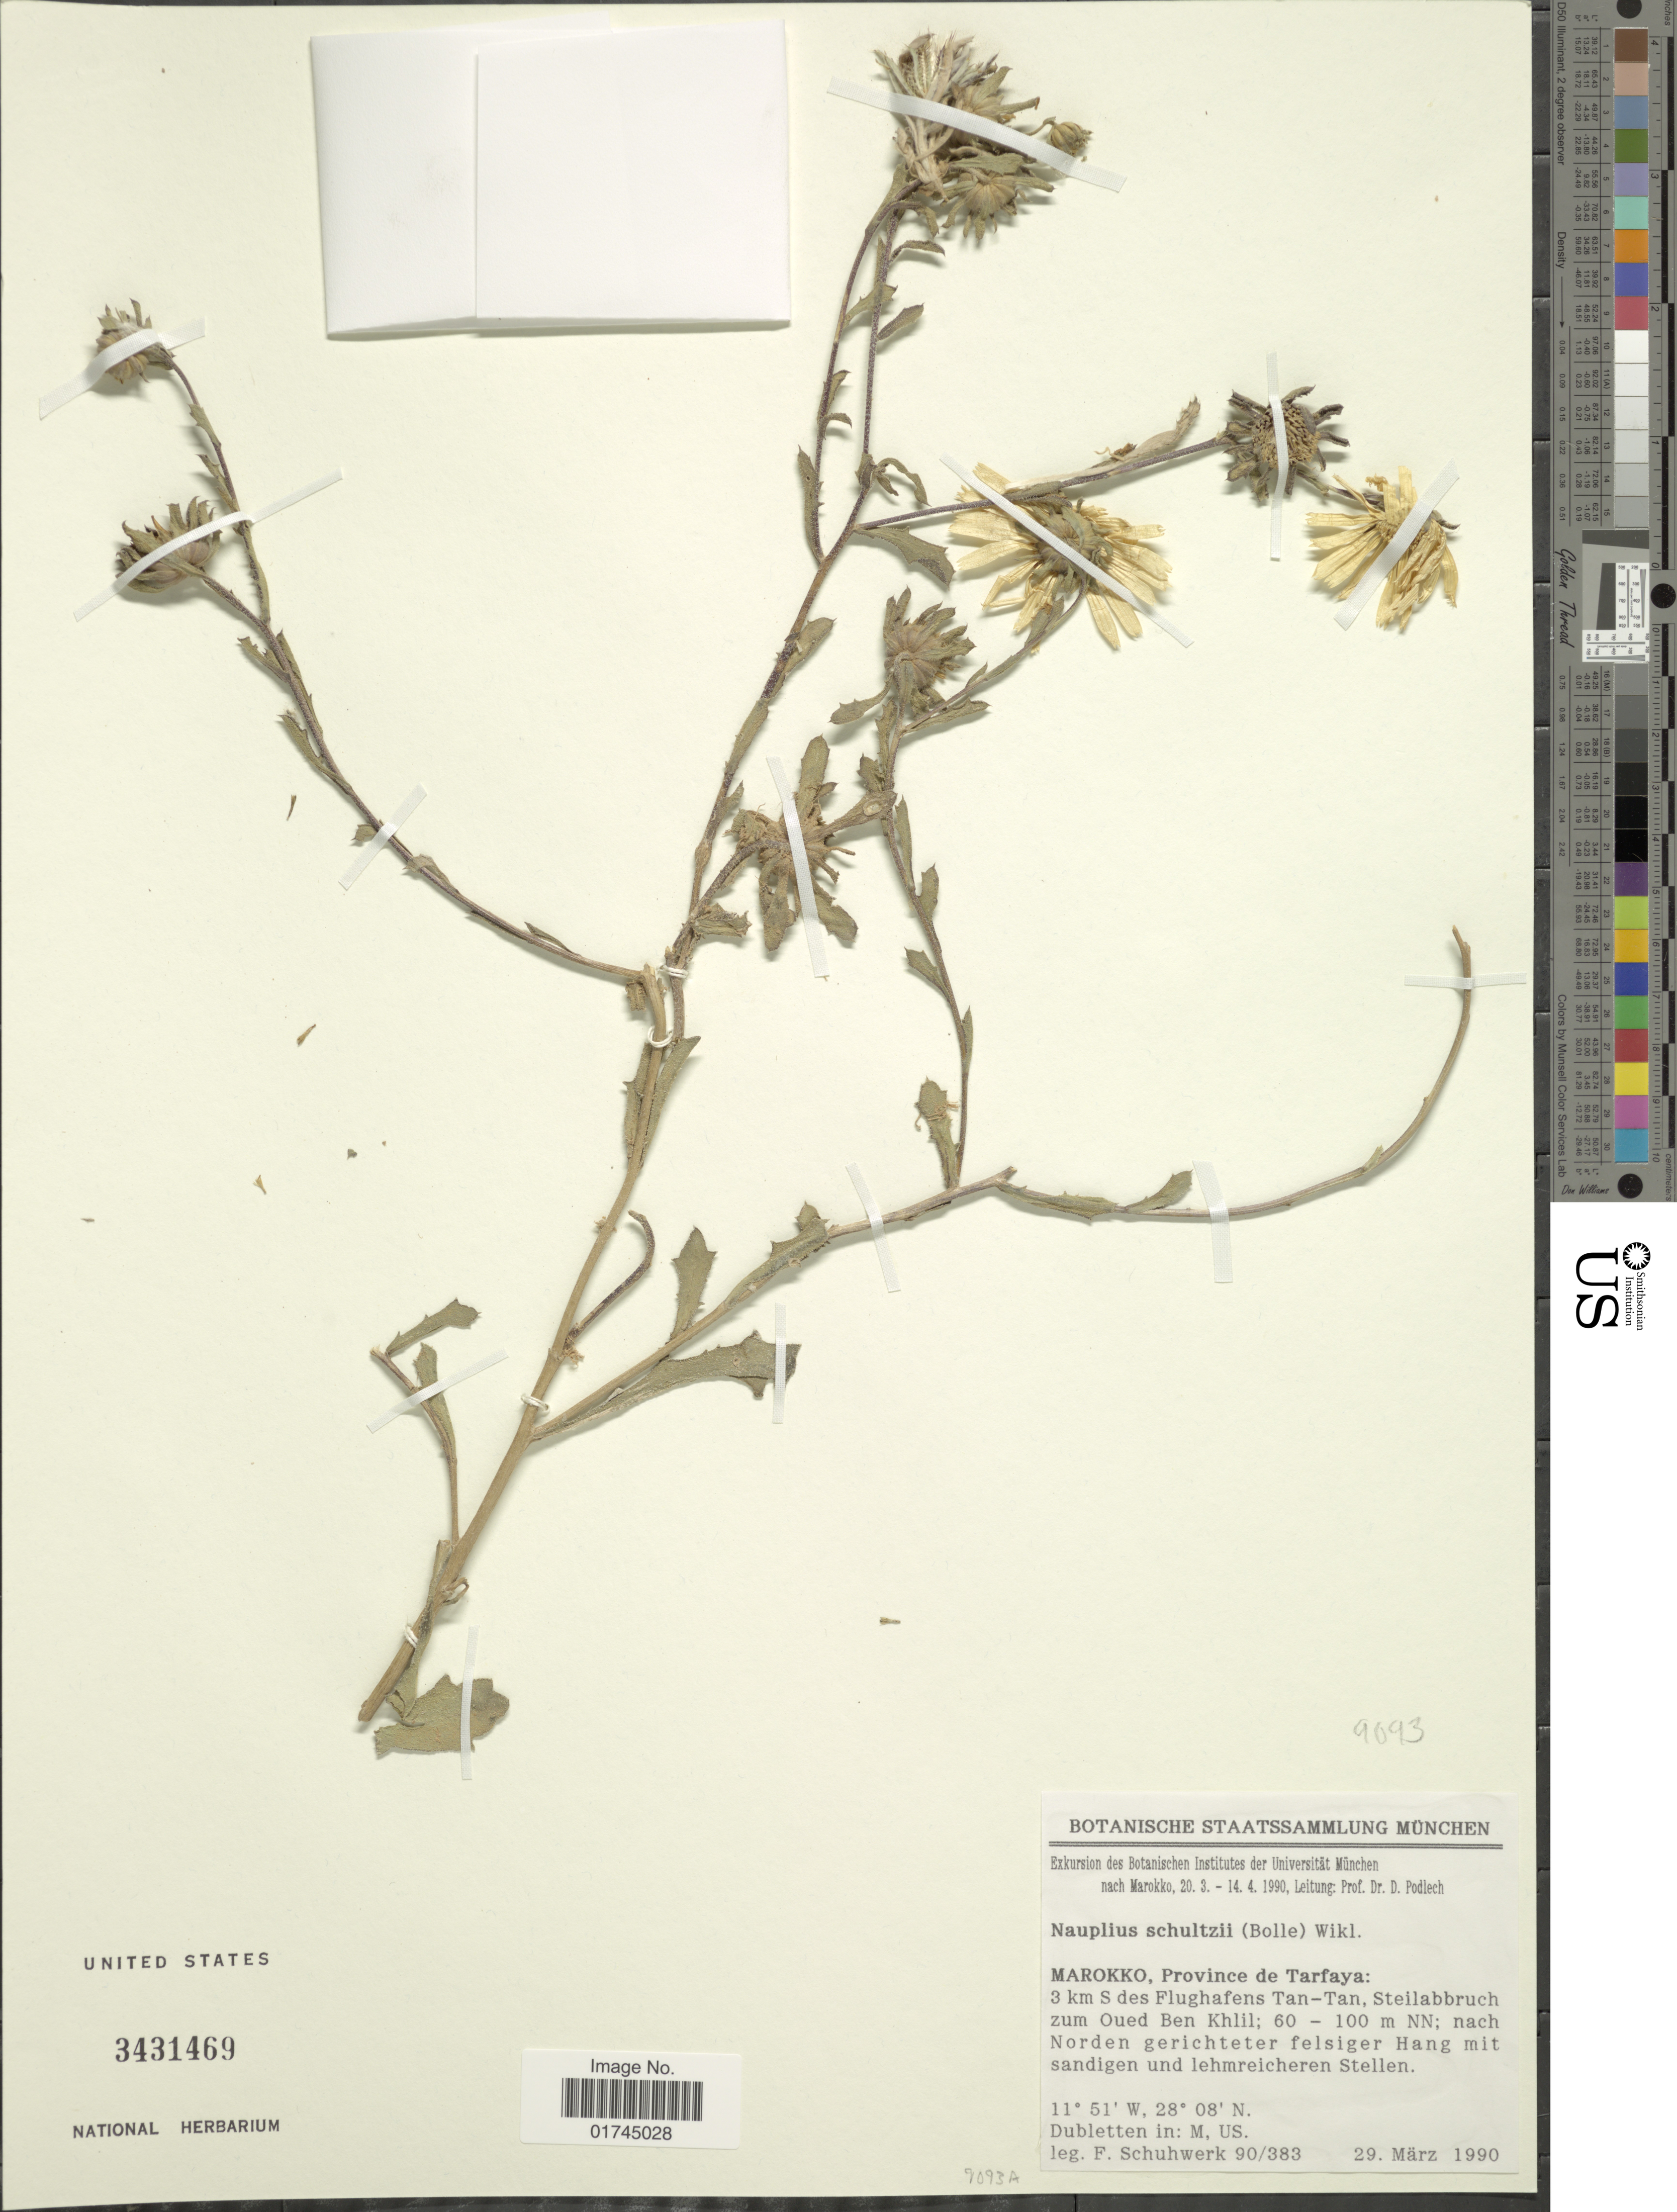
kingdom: Plantae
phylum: Tracheophyta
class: Magnoliopsida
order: Asterales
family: Asteraceae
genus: Nauplius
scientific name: Nauplius schultzii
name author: (Bolle) Wiklund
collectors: Schuhwerk, F.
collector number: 90/308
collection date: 1990-03-29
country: Morocco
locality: Province de Tarfaya: 3 km S des Flughafens Tan-Tan, TSeilabbruch zum Oued Ben Hill; 60-100 m NN.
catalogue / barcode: US 3431469